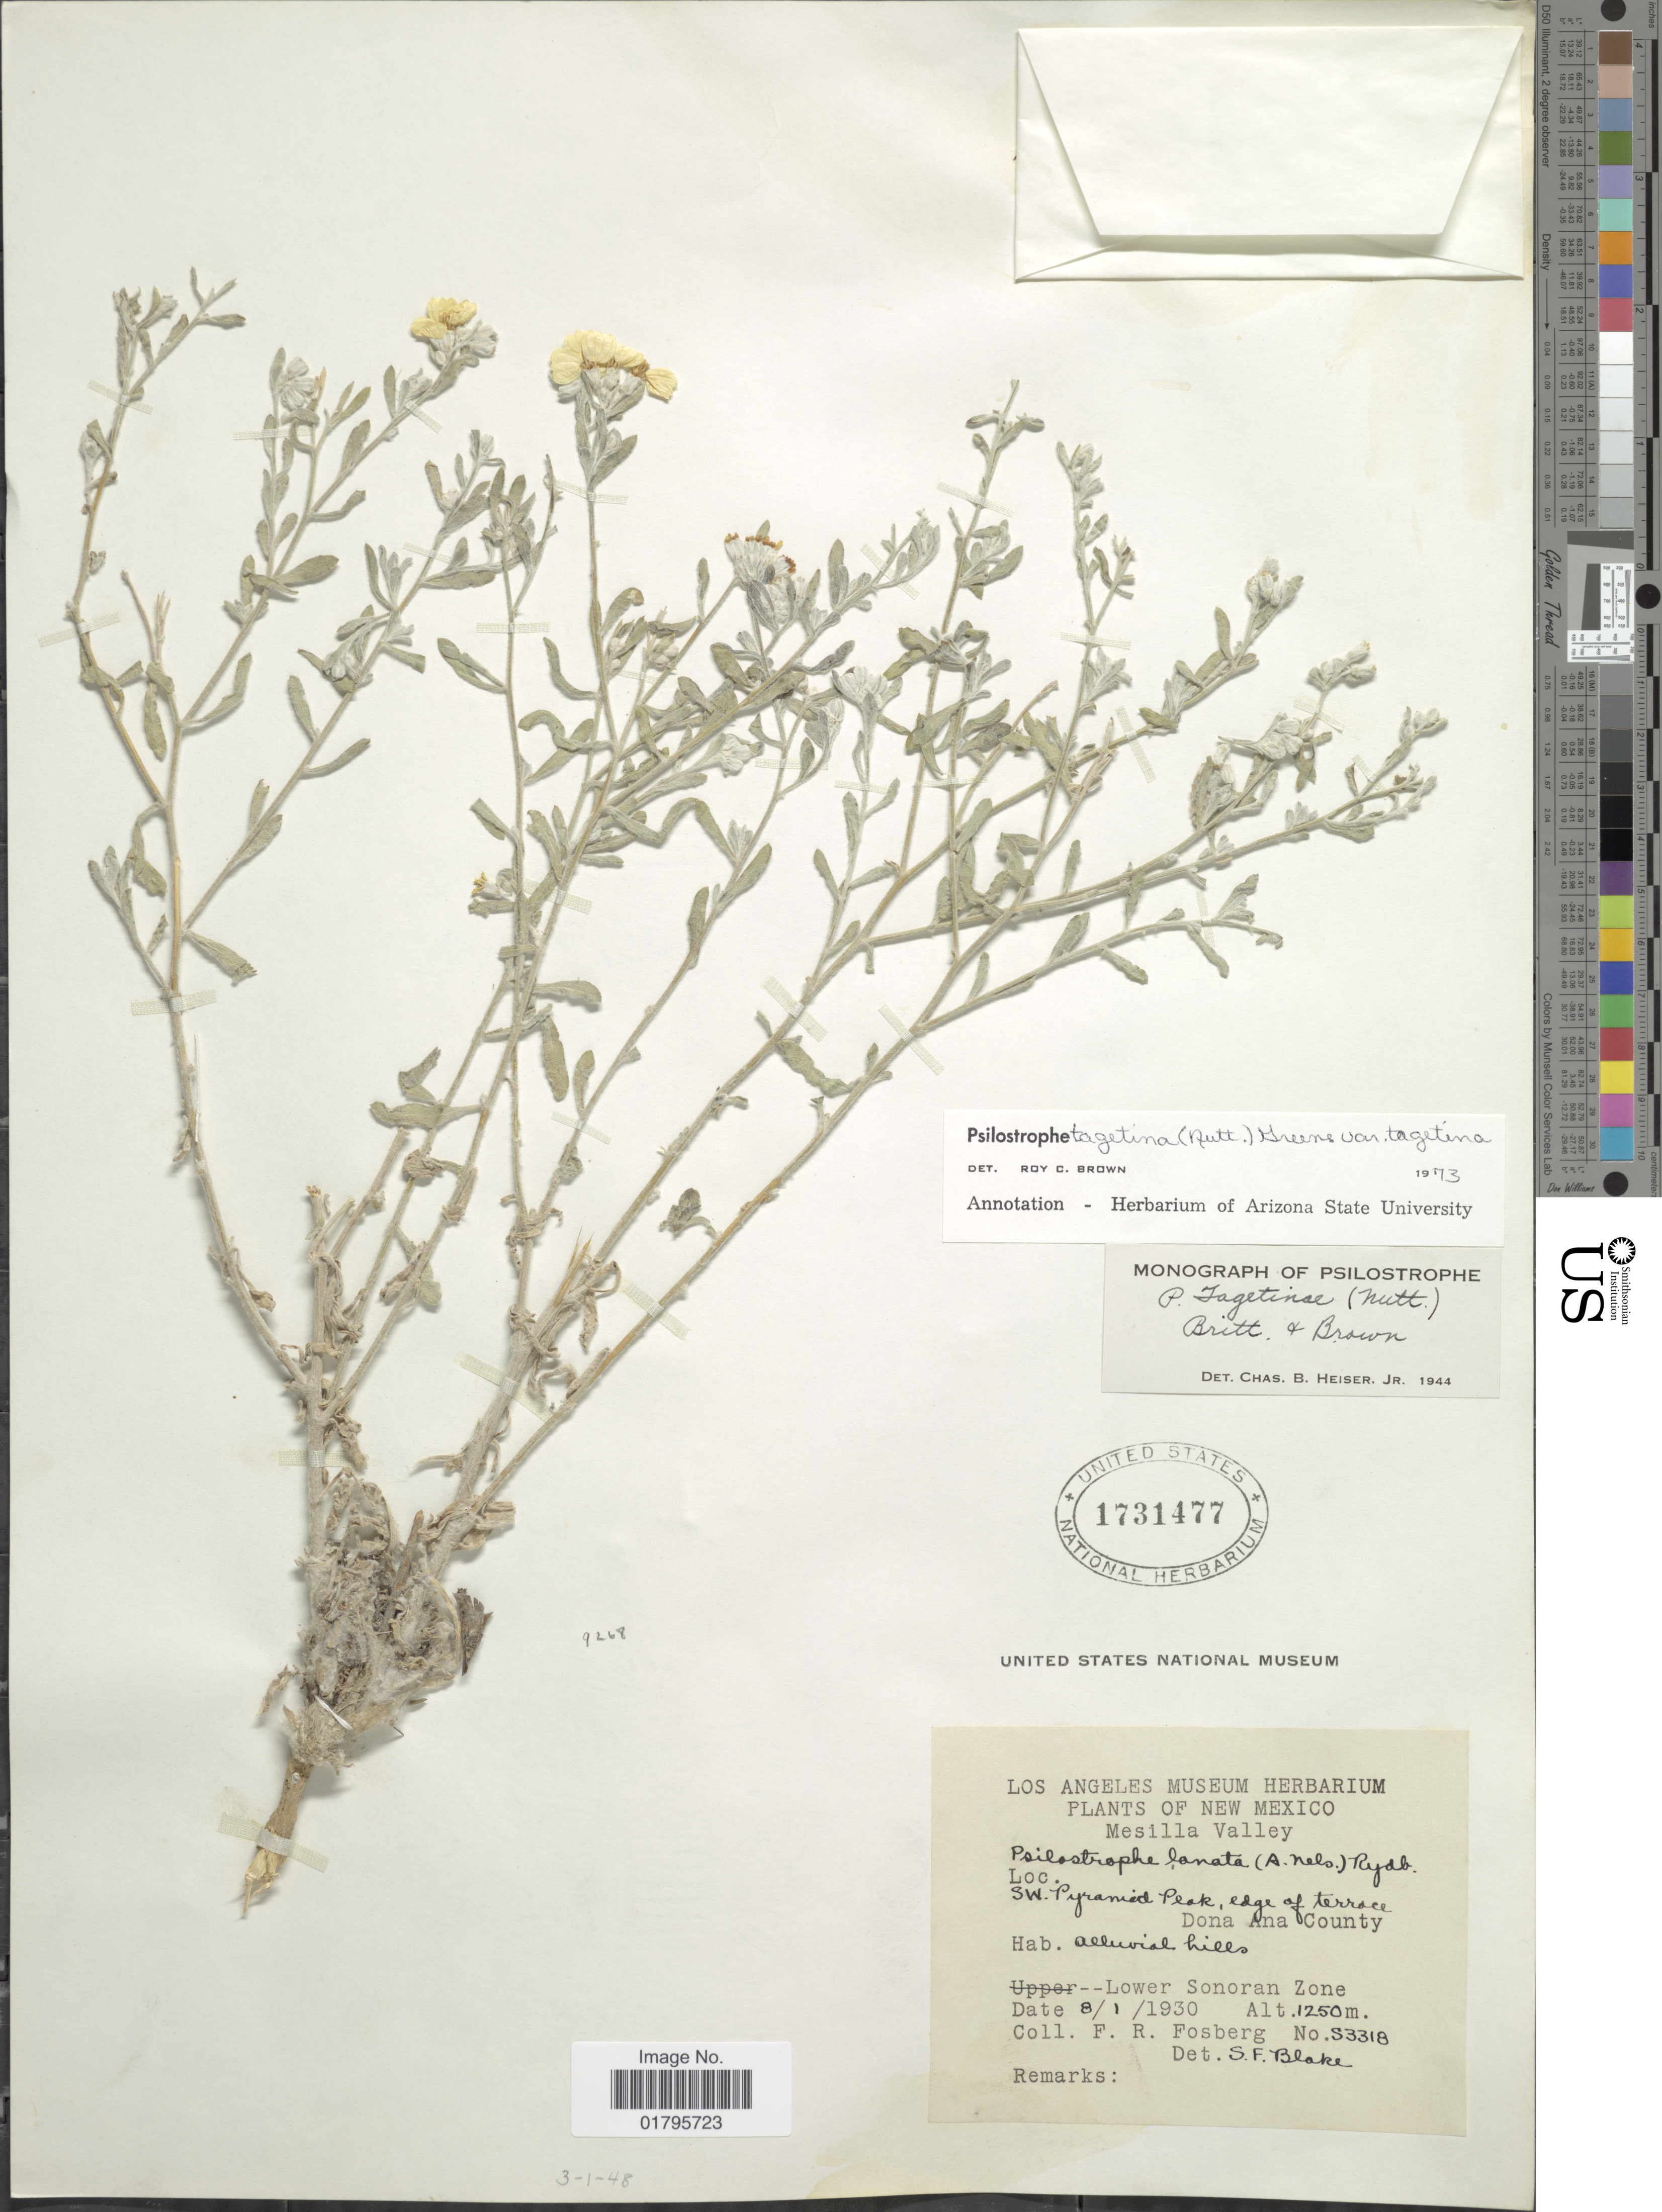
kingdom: Plantae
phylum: Tracheophyta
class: Magnoliopsida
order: Asterales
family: Asteraceae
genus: Psilostrophe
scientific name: Psilostrophe tagetina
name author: (Nutt.) Greene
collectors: F. R. Fosberg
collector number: S3318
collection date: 1930-08-01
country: United States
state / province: New Mexico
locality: Mesilla Valley. Lower Sonoran Zone. SW Pyramid Peak, edge of terrace Dona Ana County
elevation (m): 1250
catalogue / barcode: US 1731477